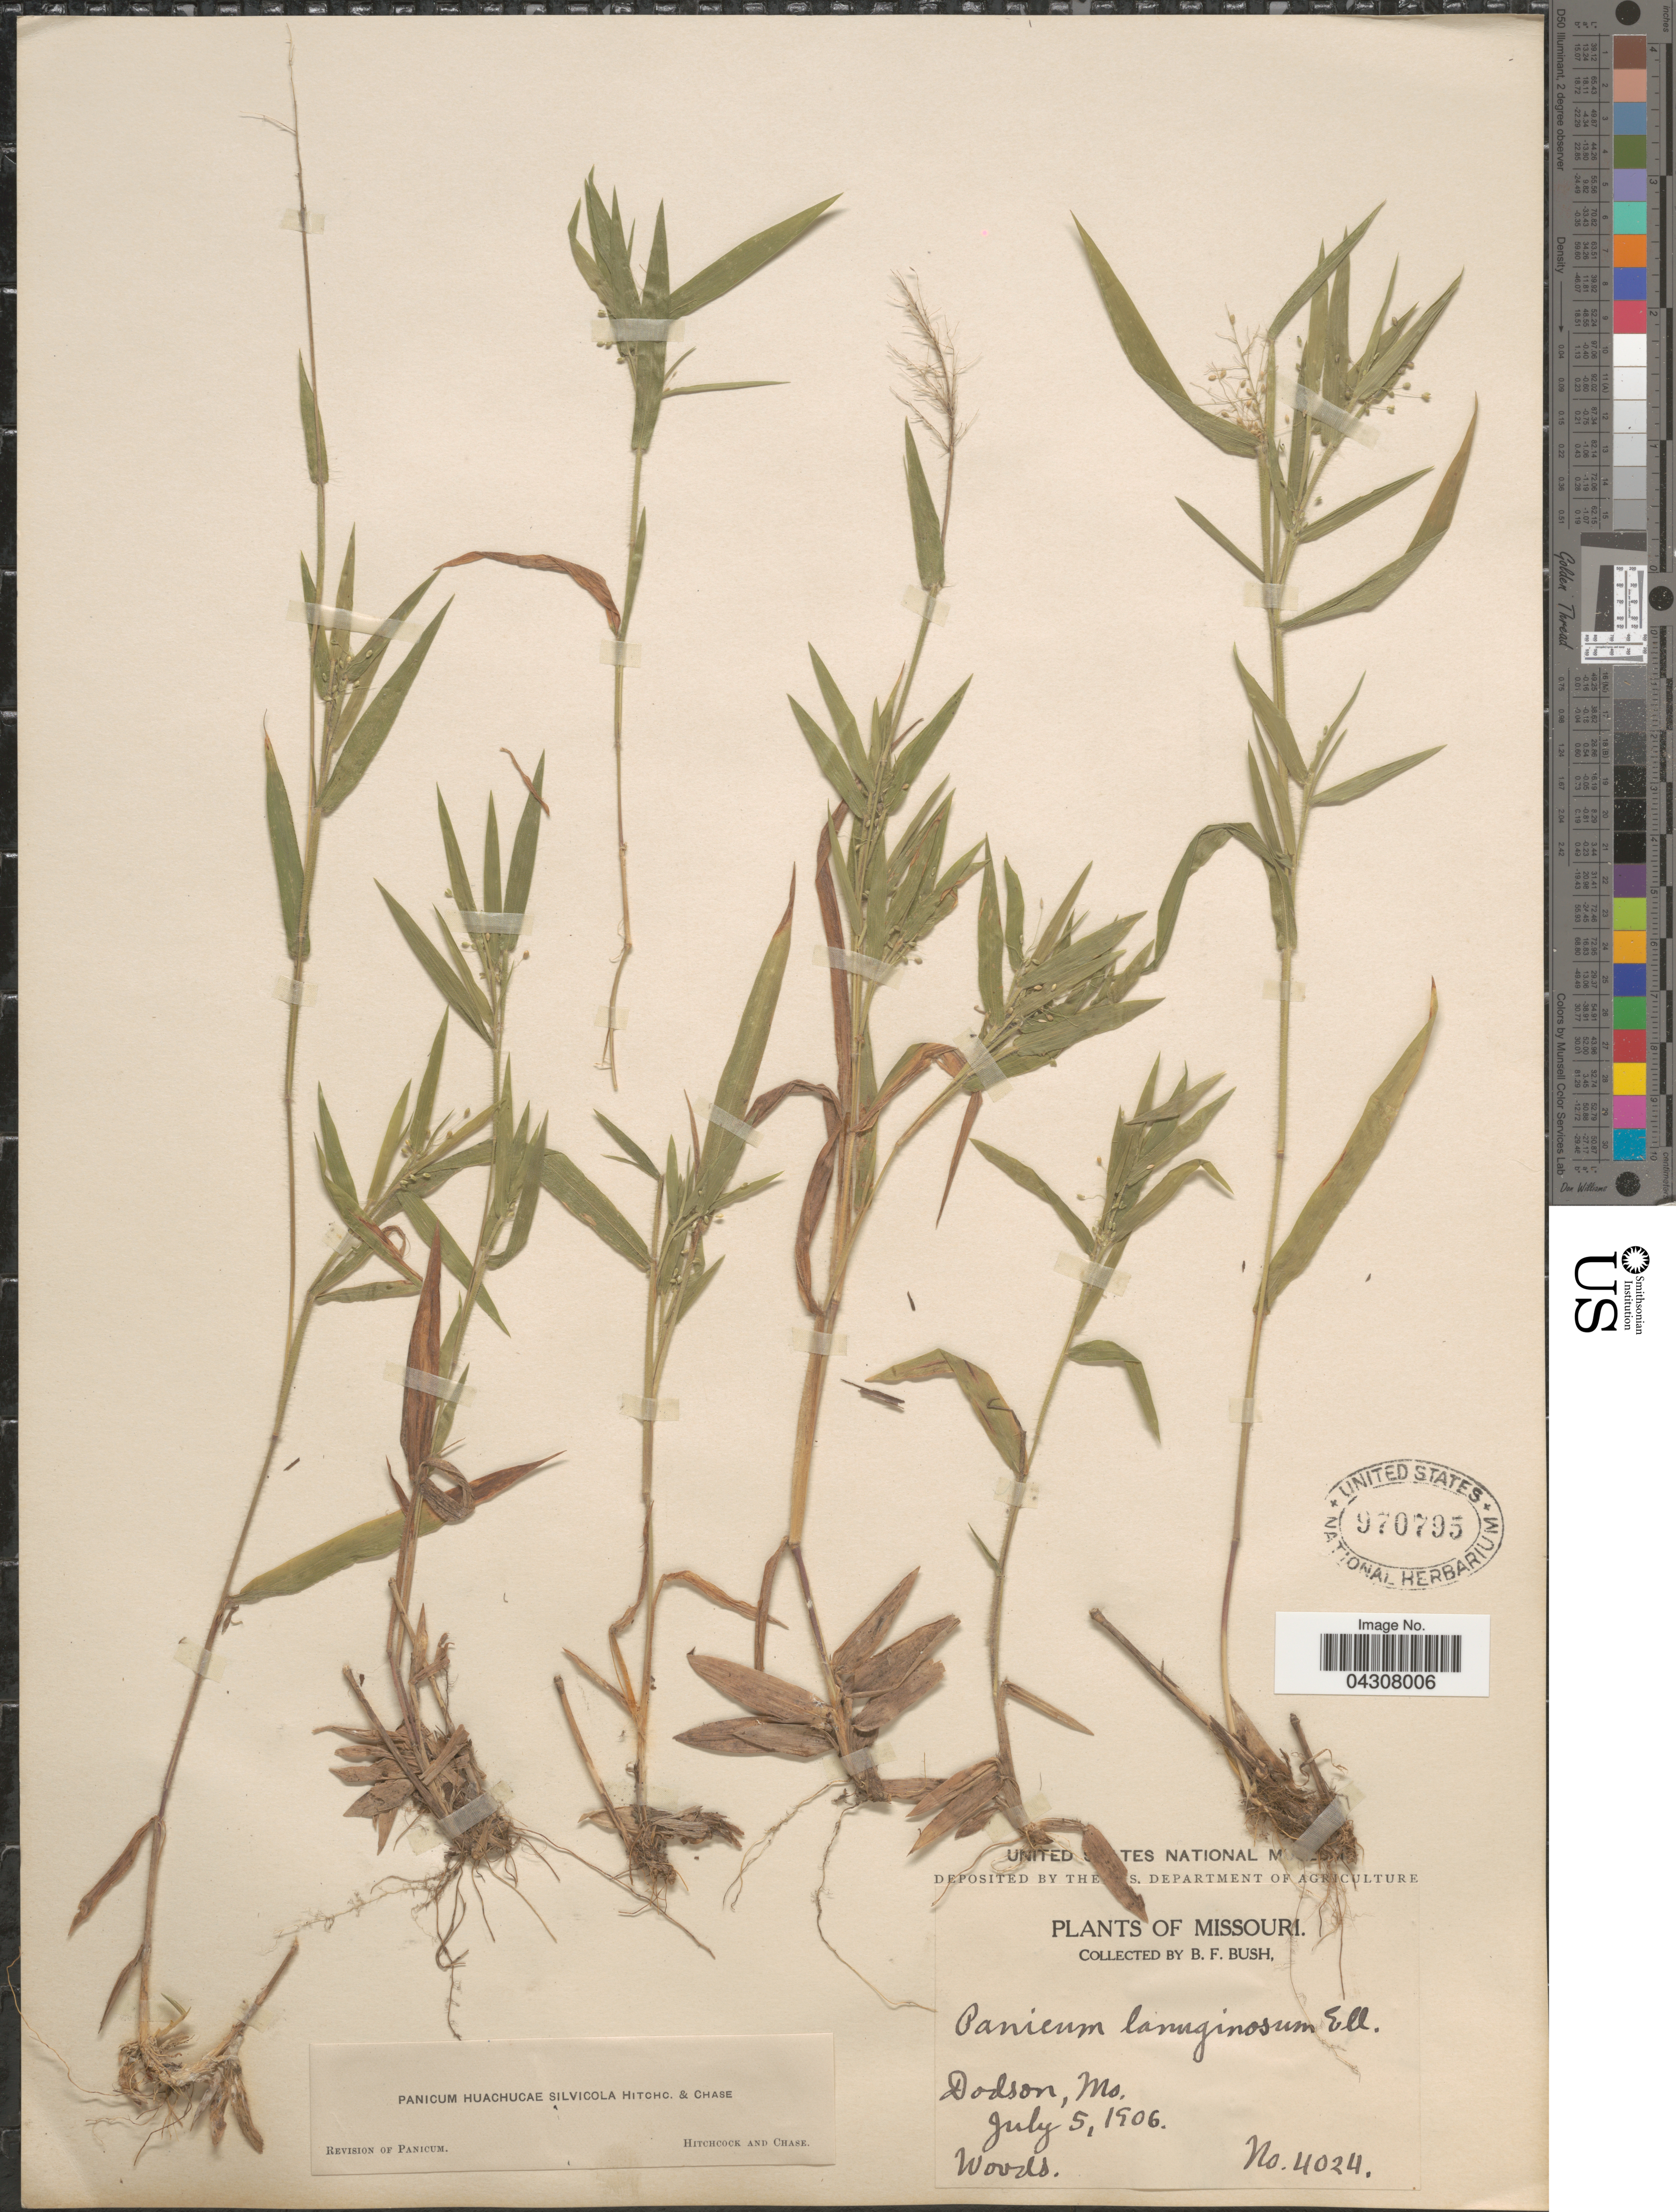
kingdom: Plantae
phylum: Tracheophyta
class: Liliopsida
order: Poales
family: Poaceae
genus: Dichanthelium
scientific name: Dichanthelium acuminatum var. acuminatum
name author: (Sw.) Gould & C.A. Clark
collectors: B. F. Bush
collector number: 4024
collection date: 1906-07-05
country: United States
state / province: Missouri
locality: Dodson.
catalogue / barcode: US 970795